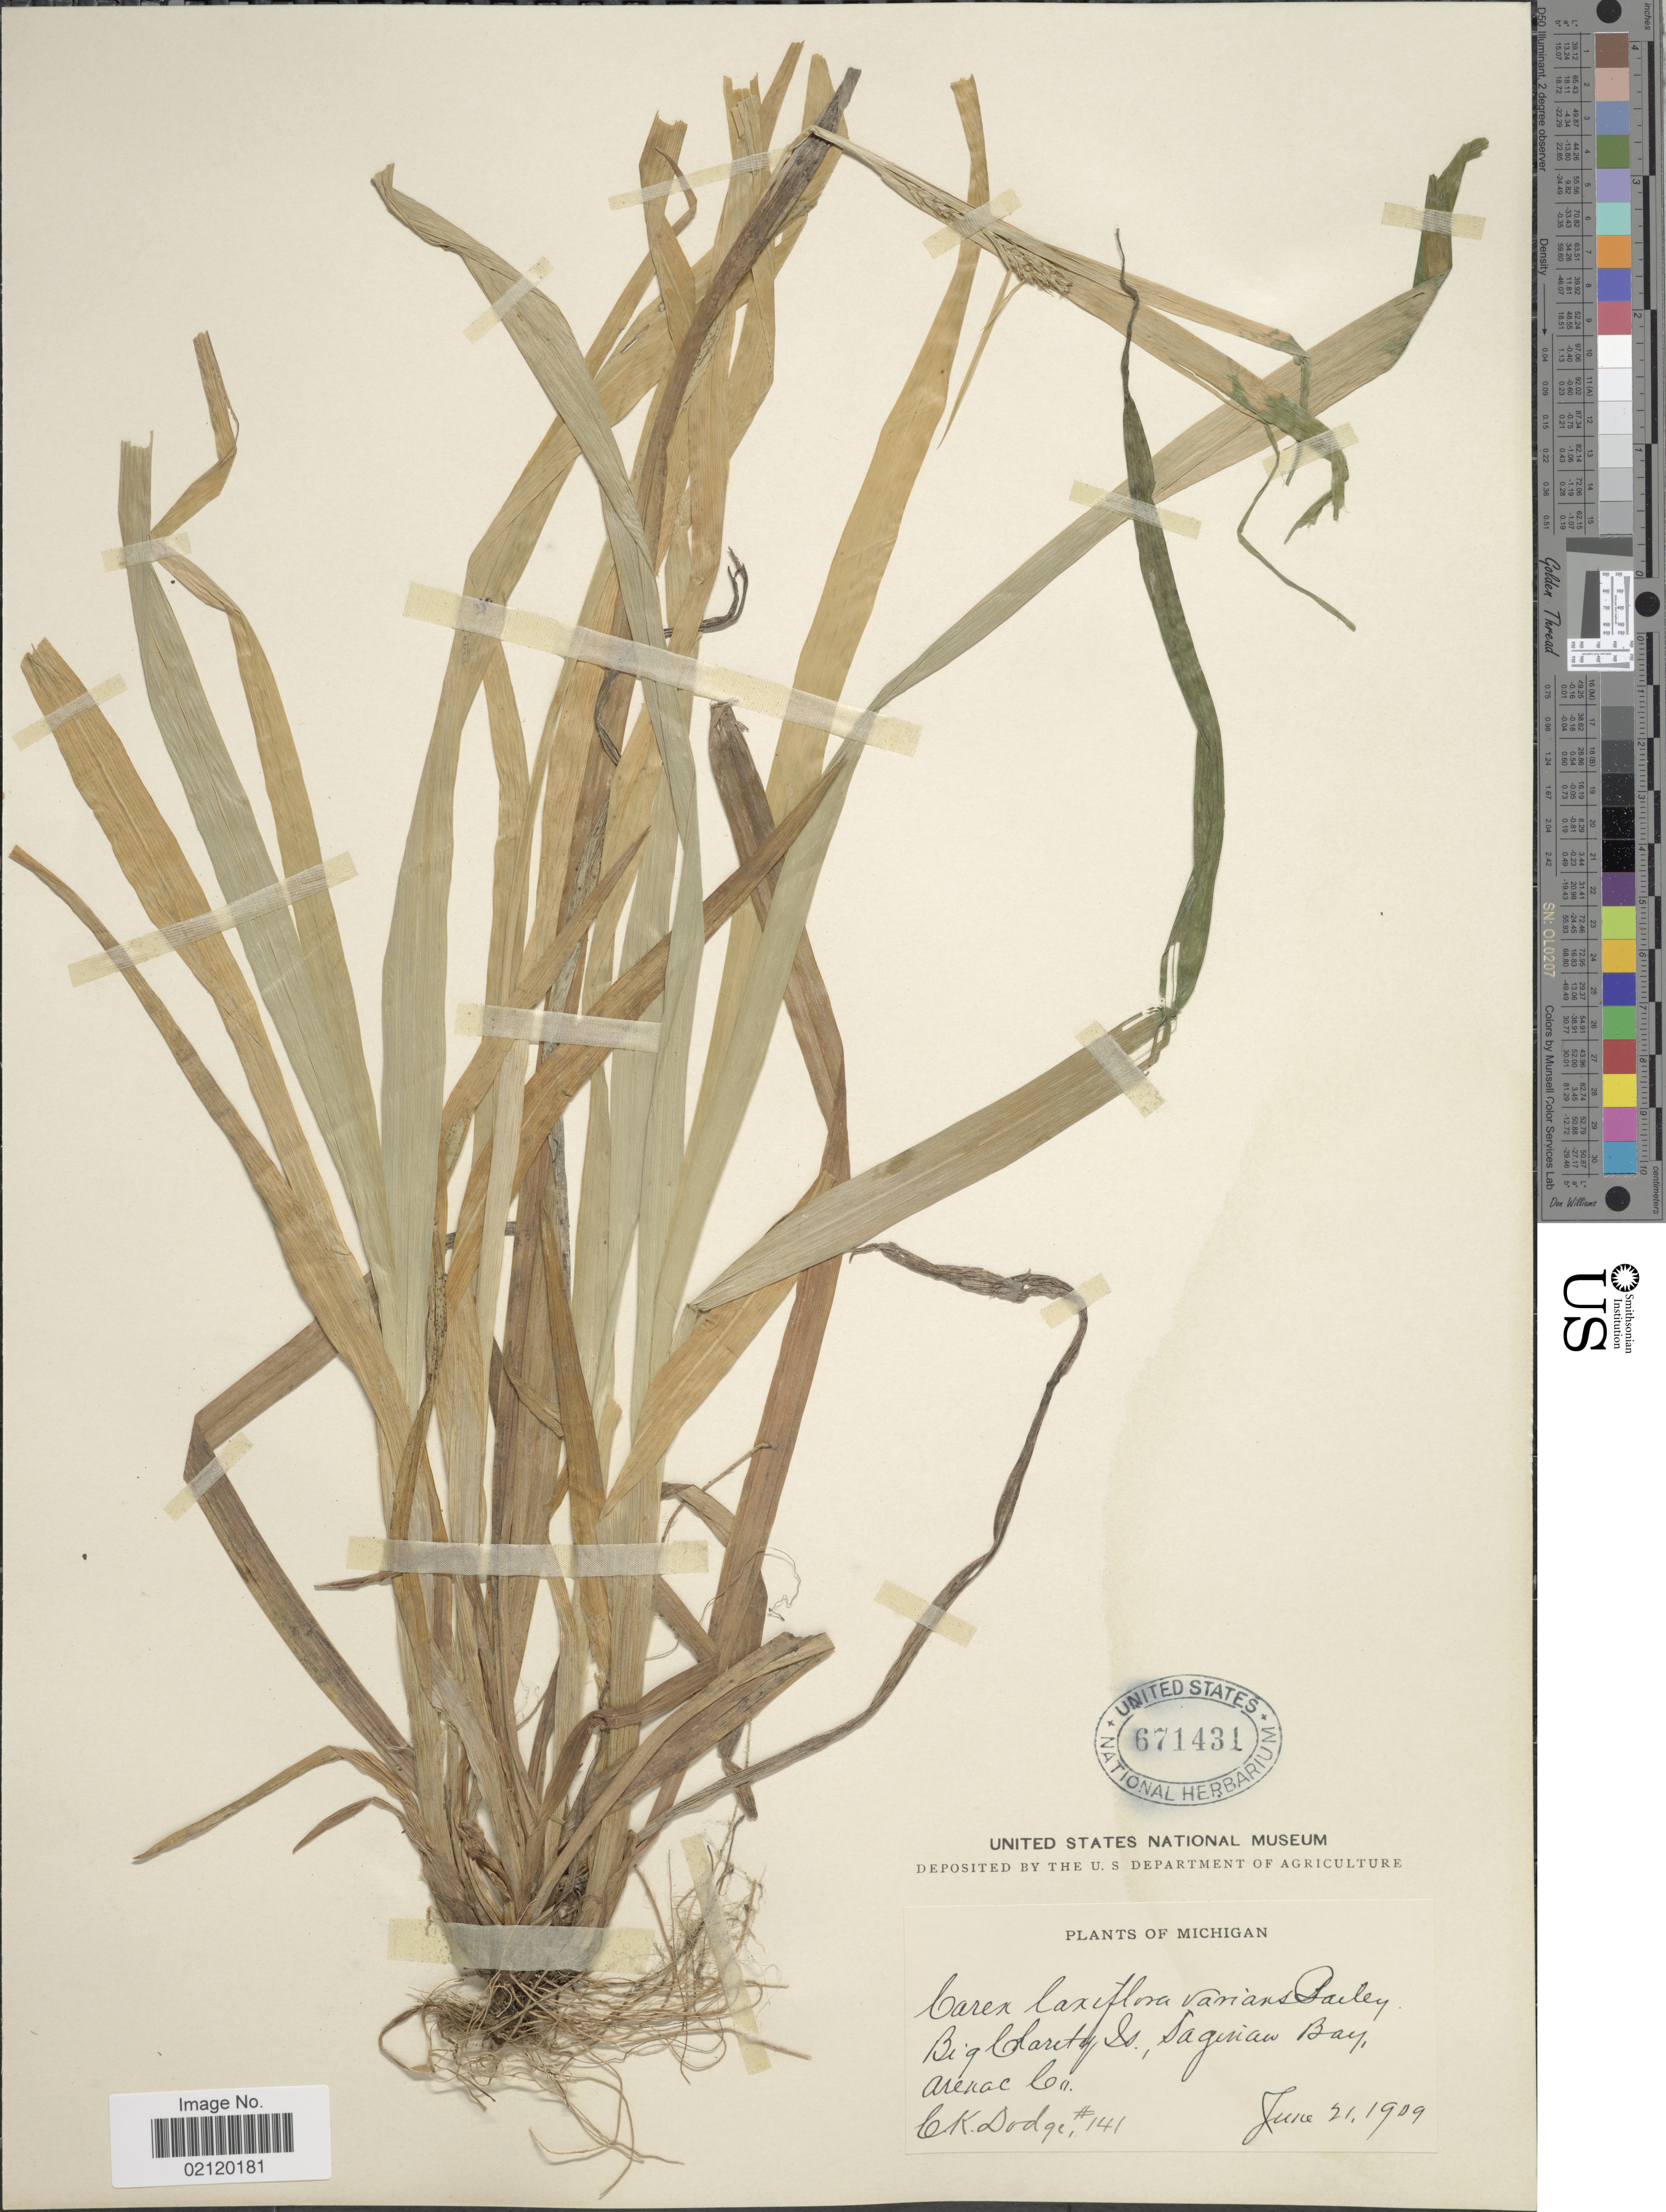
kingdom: Plantae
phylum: Tracheophyta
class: Liliopsida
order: Poales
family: Cyperaceae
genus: Carex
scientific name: Carex laxiflora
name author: Lam.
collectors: C. Dodge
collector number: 141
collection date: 1909-06-21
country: United States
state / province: Michigan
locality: Big Clarety Lo., Sagerian Bay, Arenac Co.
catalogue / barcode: US 671431